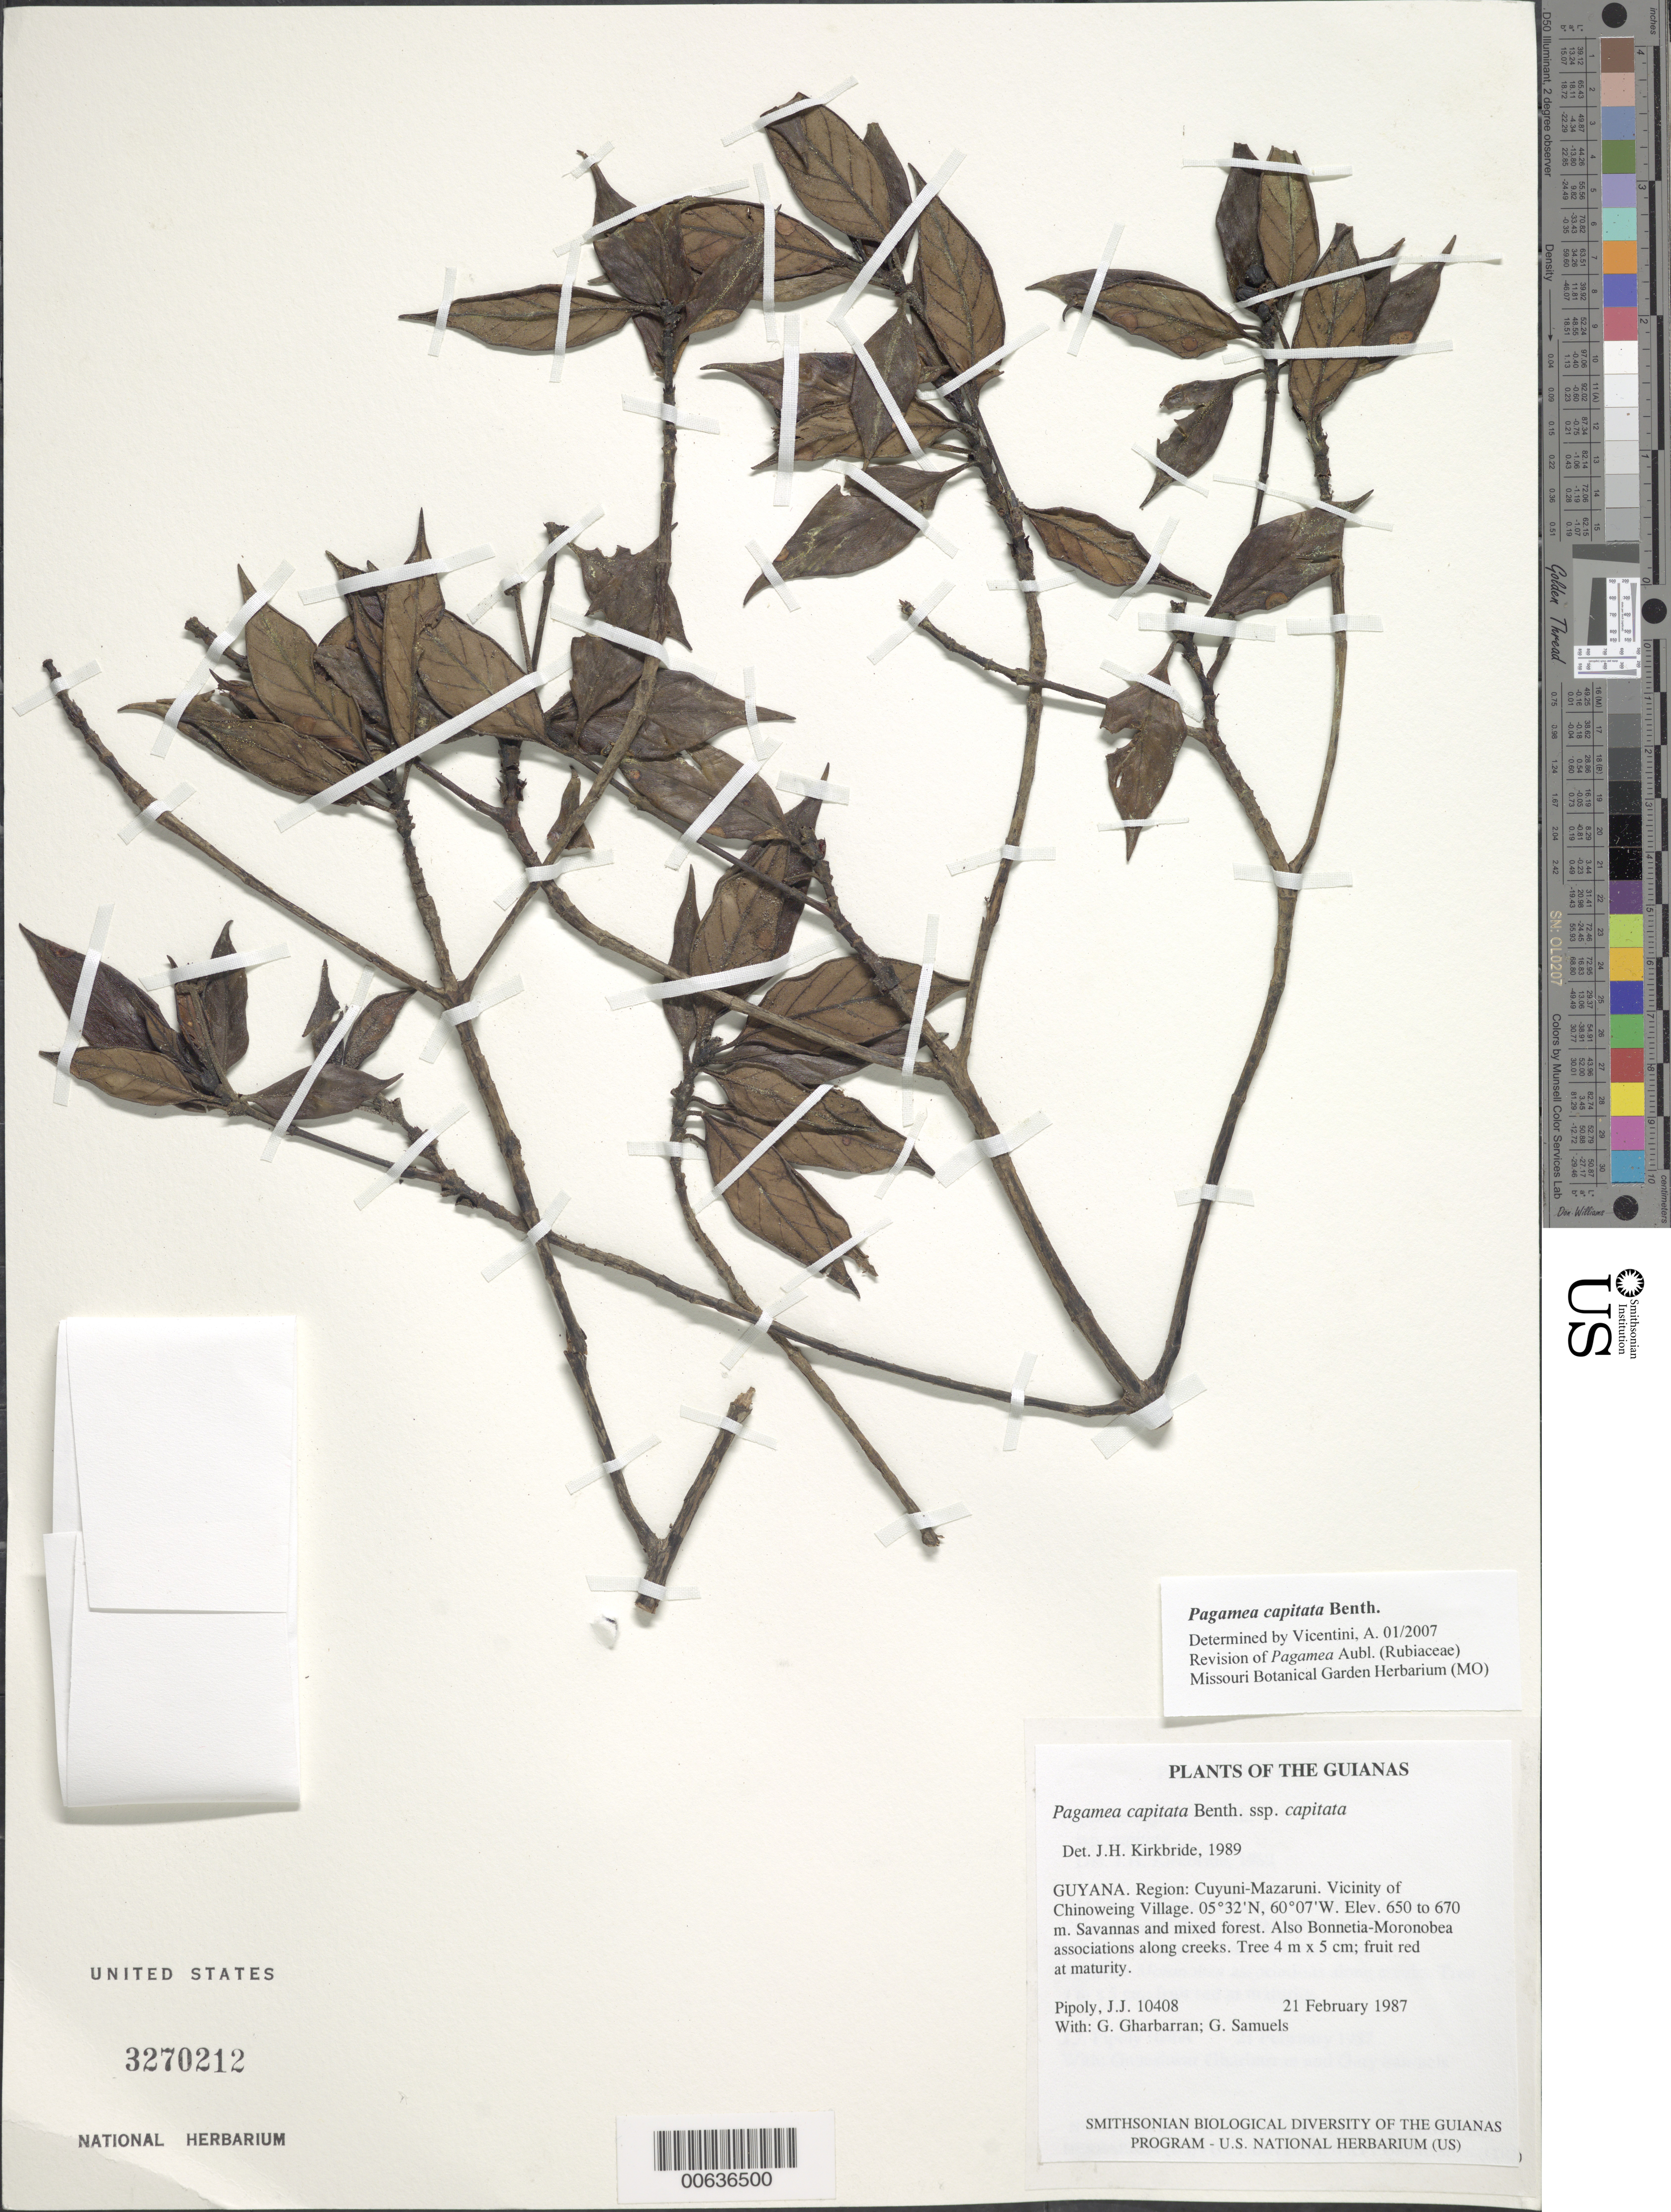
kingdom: Plantae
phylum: Tracheophyta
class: Magnoliopsida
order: Gentianales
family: Rubiaceae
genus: Pagamea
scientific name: Pagamea capitata subsp. capitata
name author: Benth.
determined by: Kirkbride, J. H.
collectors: J. J. Pipoly, G. Gharbarran & G. Samuels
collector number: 10408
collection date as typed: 21 February 1987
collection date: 1987-02-21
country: Guyana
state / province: Cuyuni-Mazaruni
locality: Vicinity of Chinoweing Village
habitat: Savannas and mixed forest. Also Bonnetia-Moronobea associations along creeks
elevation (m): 650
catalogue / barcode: US 3270212